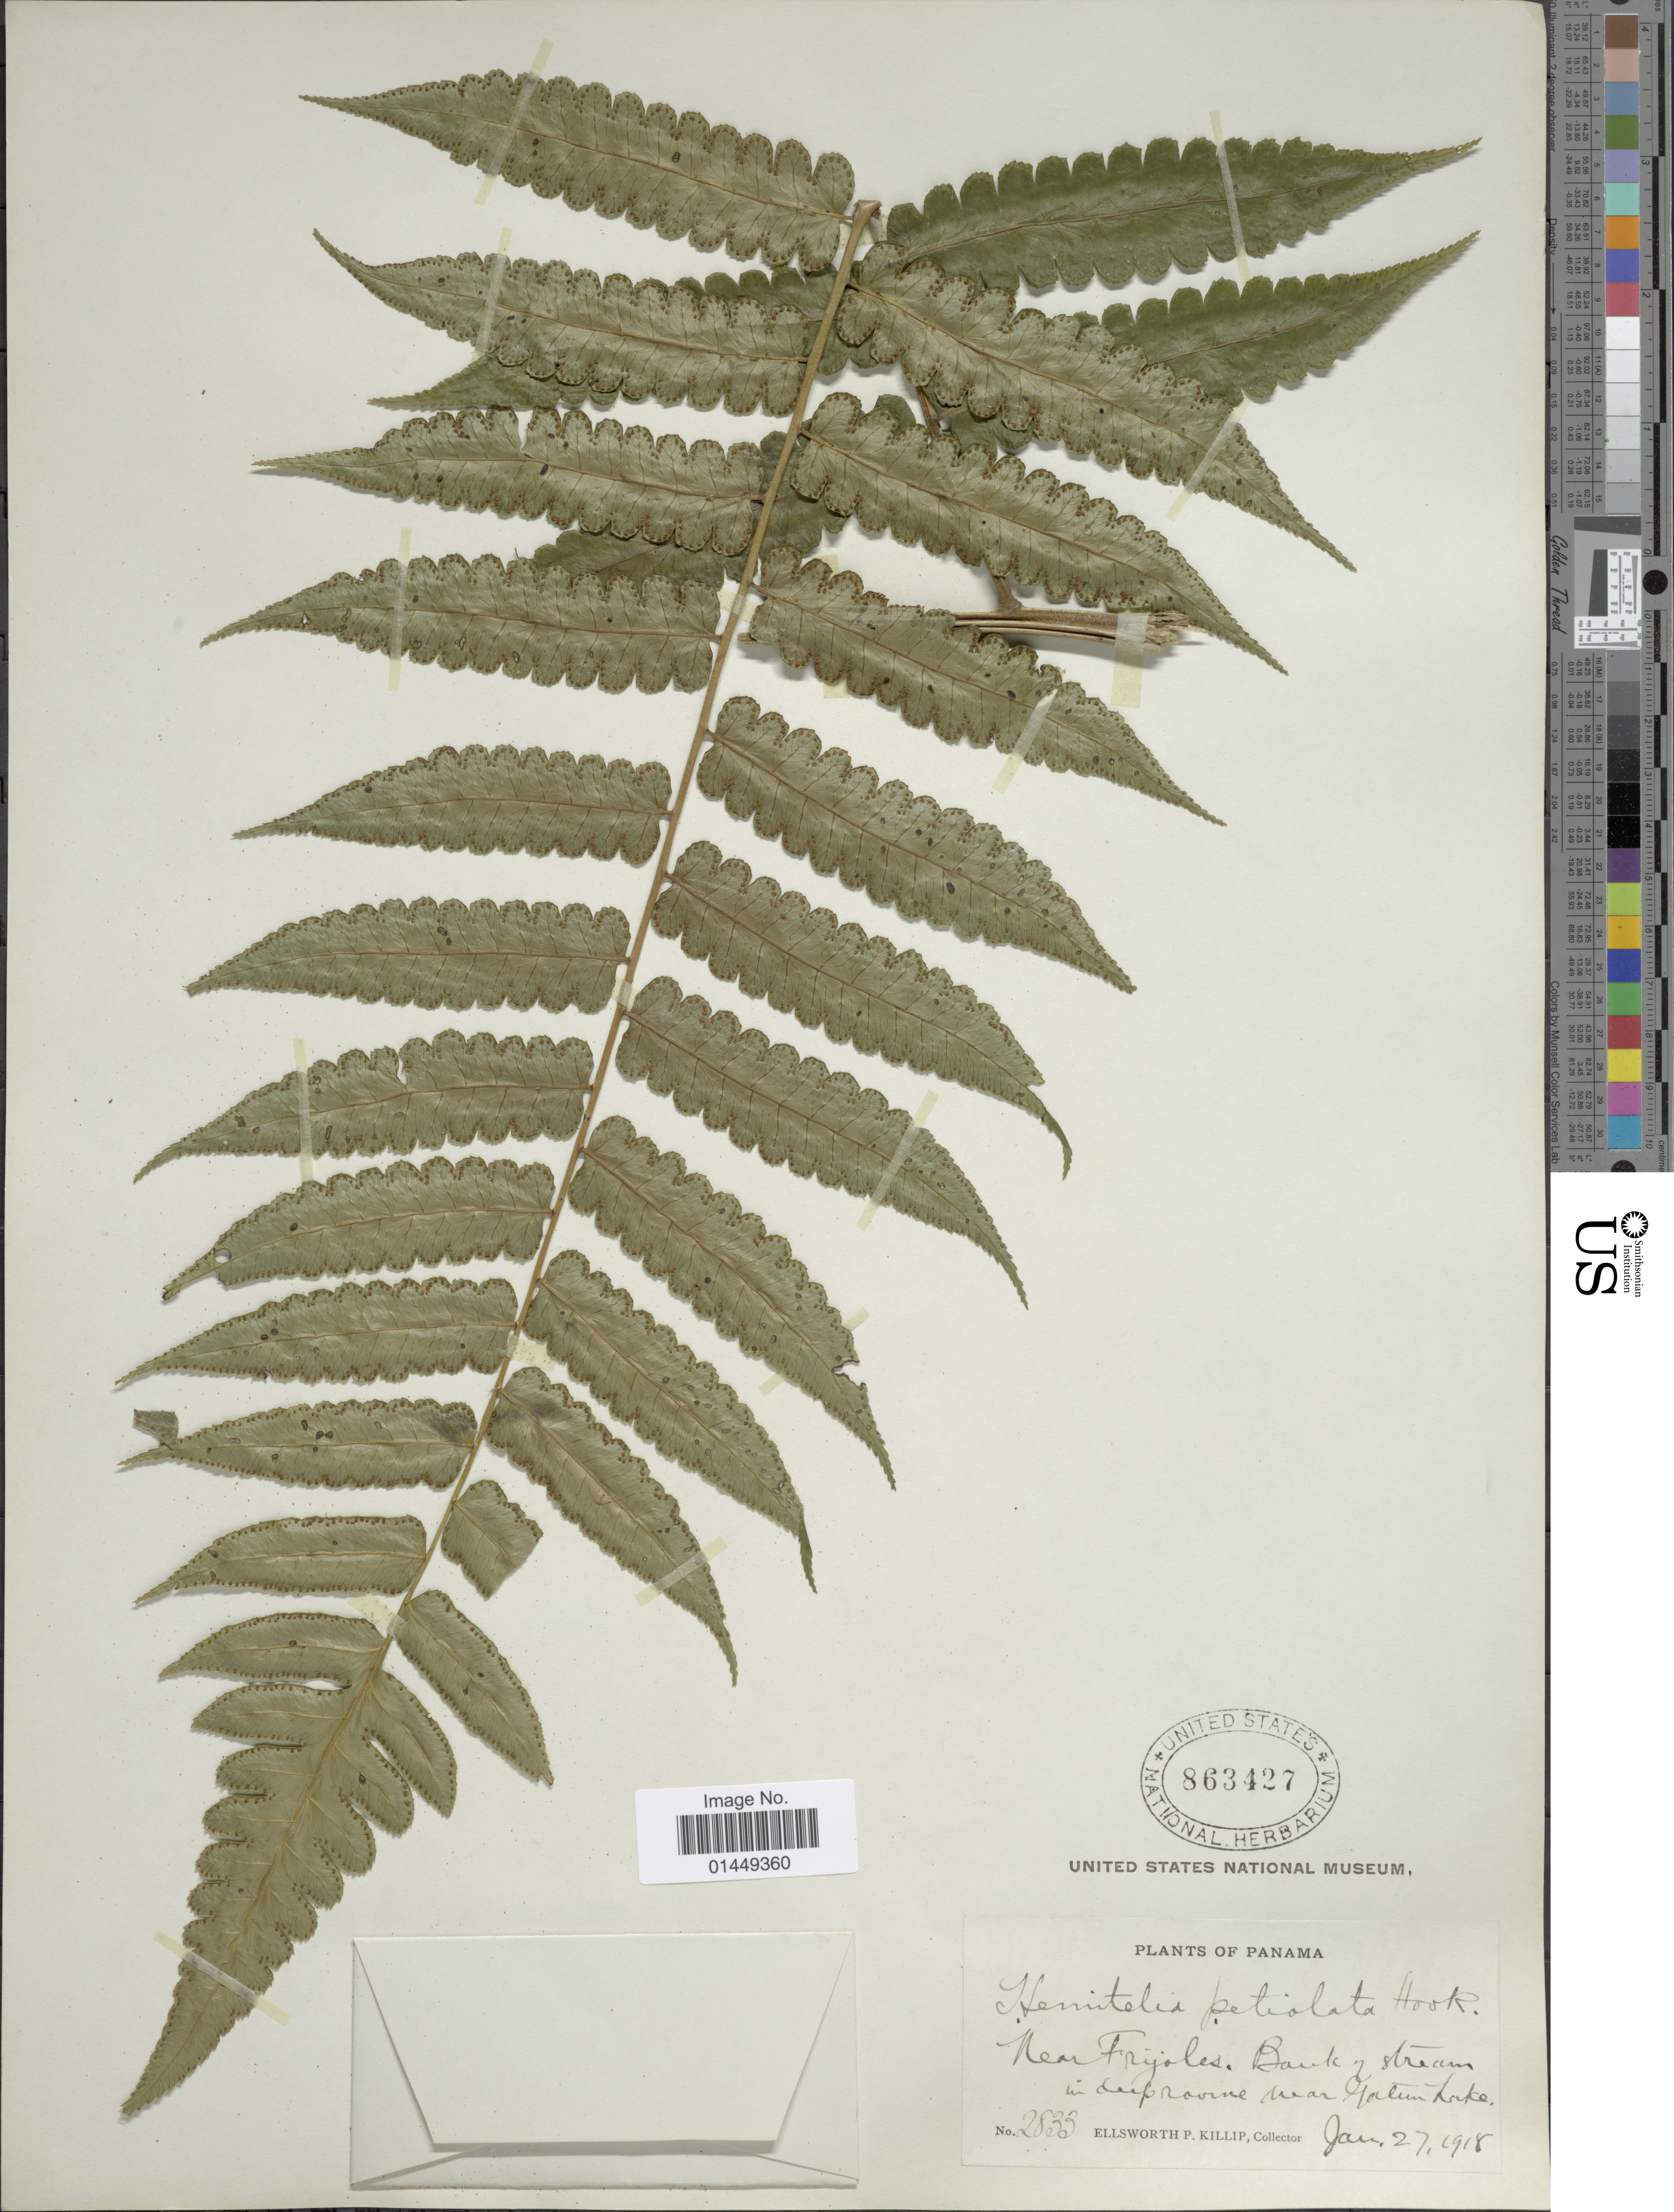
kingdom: Plantae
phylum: Tracheophyta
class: Polypodiopsida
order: Cyatheales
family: Cyatheaceae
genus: Cyathea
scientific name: Cyathea petiolata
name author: (Hook.) R.M. Tryon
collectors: E. P. Killip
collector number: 2833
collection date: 1918-01-27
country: Panama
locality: Near Frijoles. Bank of stream in deep ravine near Gatun Lake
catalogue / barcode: US 863427